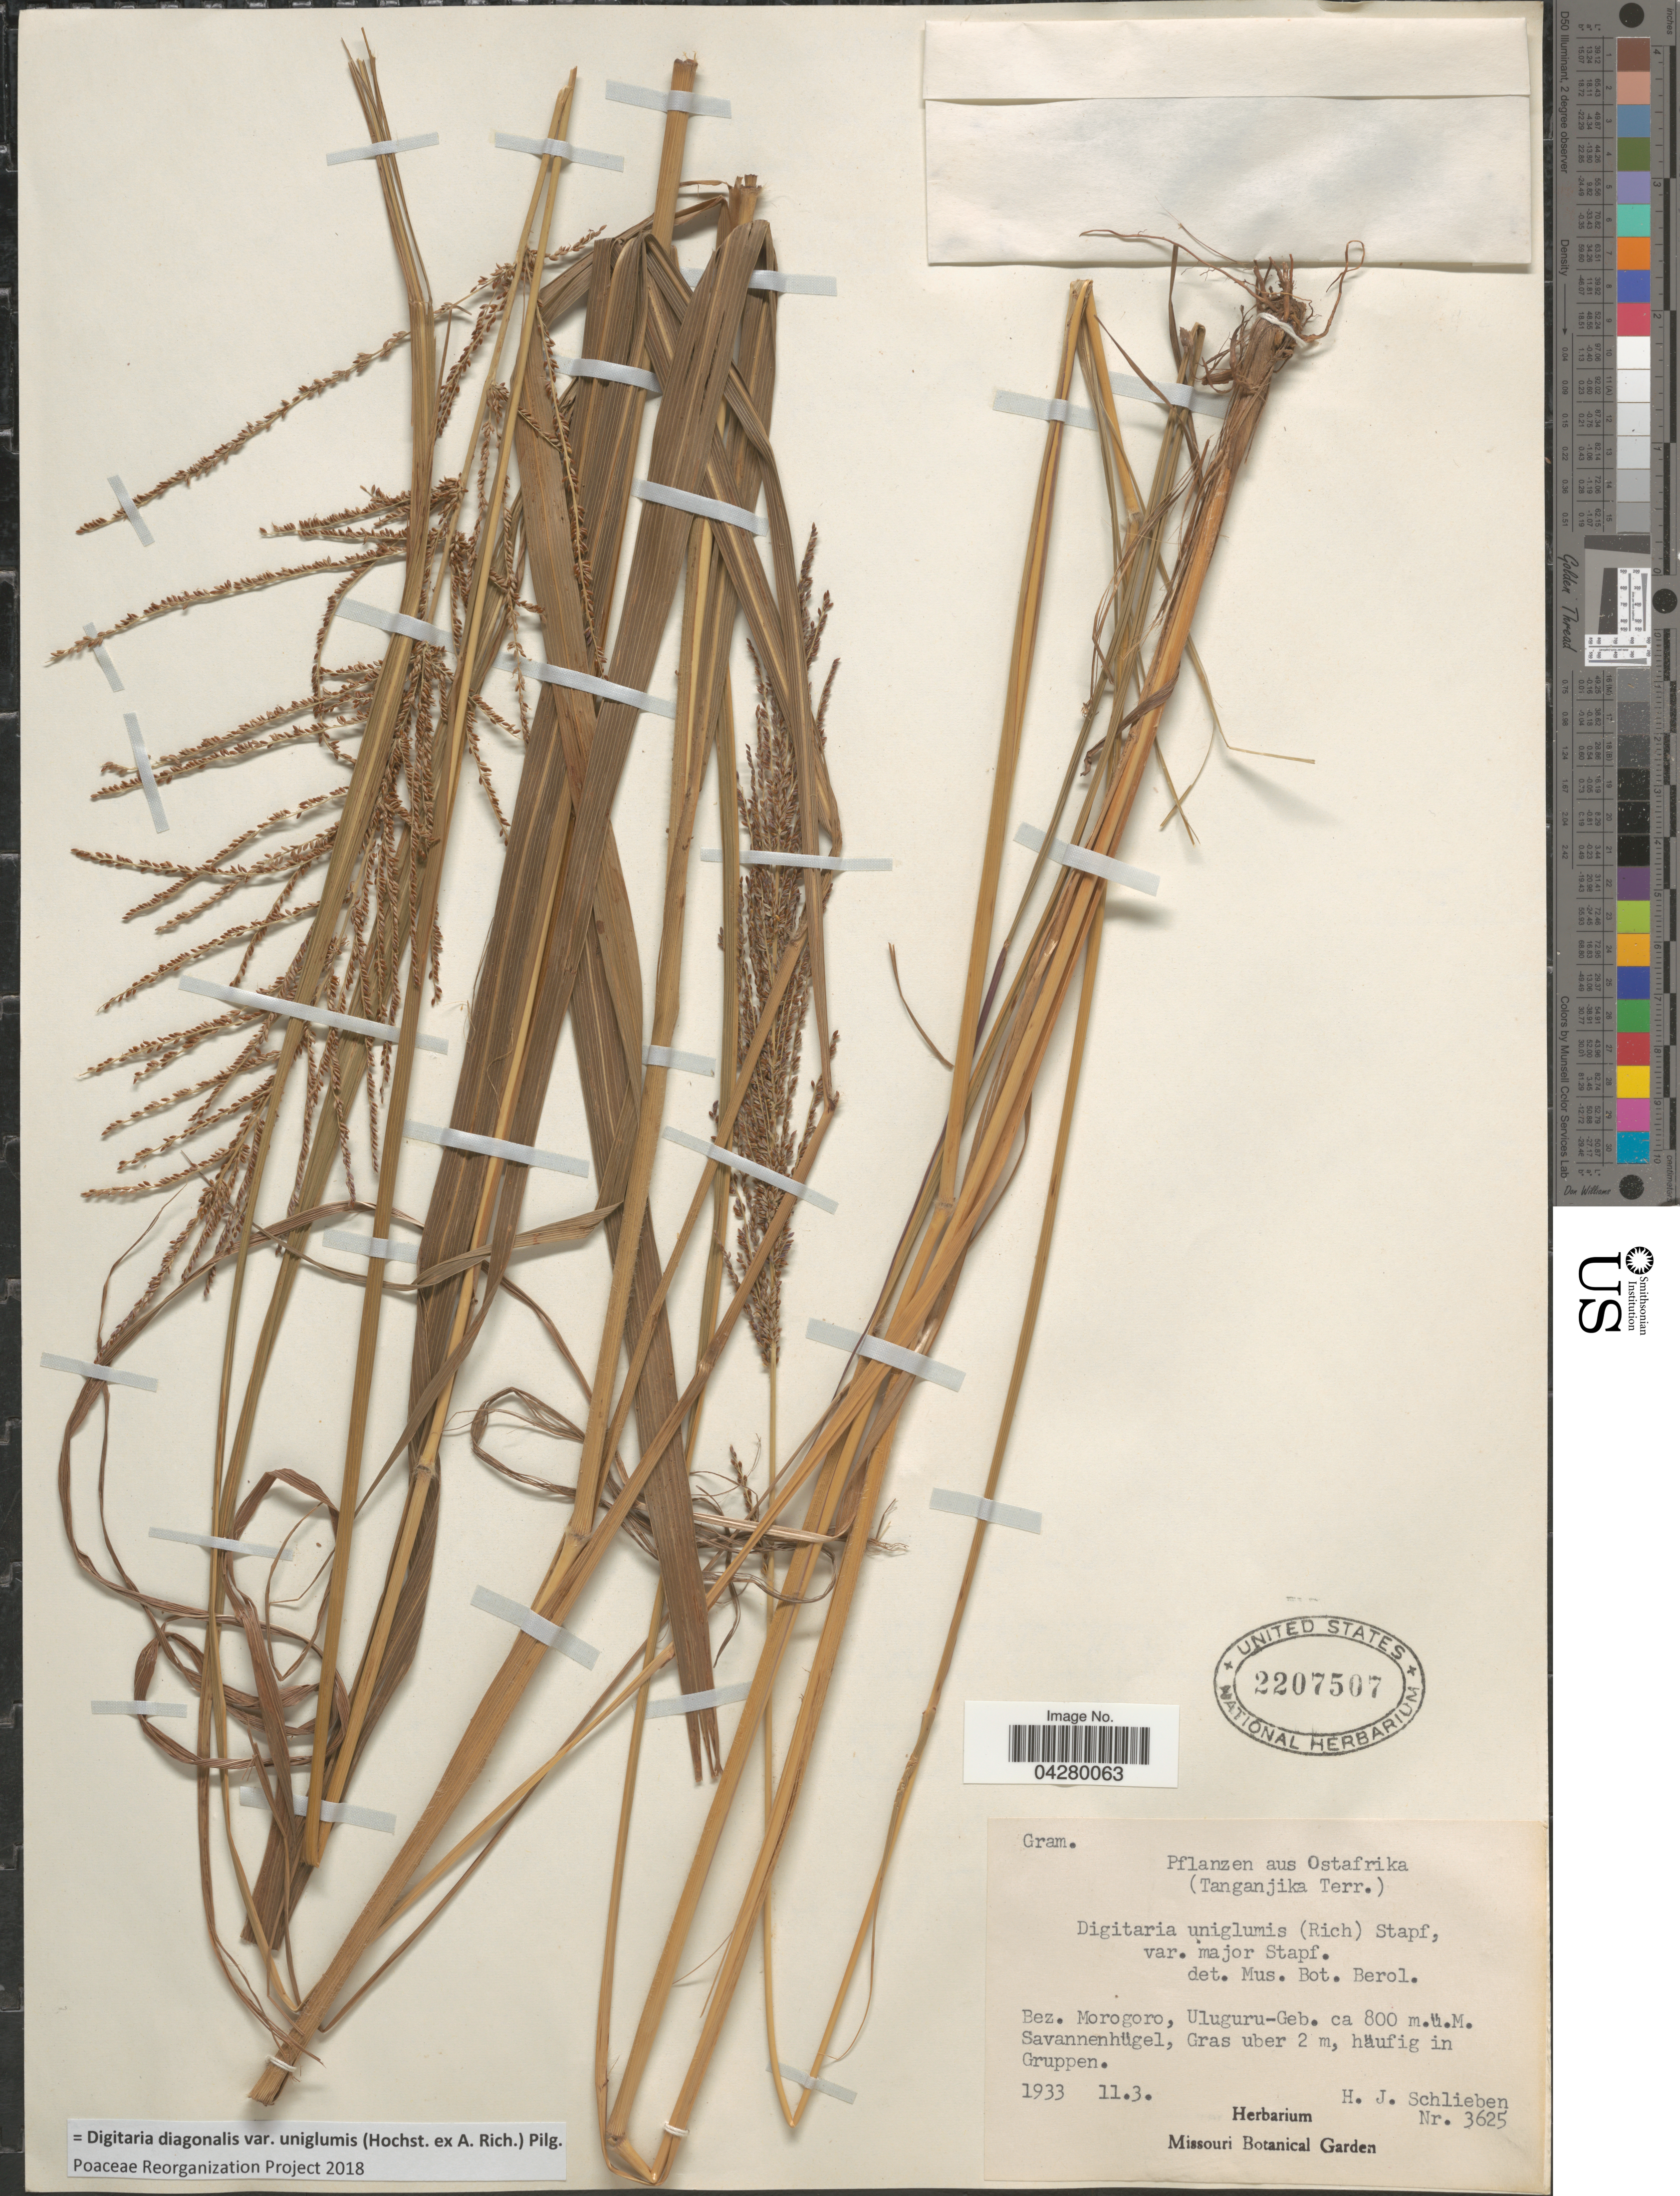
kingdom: Plantae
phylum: Tracheophyta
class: Liliopsida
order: Poales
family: Poaceae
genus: Digitaria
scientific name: Digitaria diagonalis var. uniglumis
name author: (Hochst. ex A. Rich.) Pilg.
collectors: H. J. Schlieben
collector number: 3625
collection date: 1933-11-03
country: Tanzania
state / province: Morogoro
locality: (Tanganjika Terr.). Bez. Morogoro, Uluguru-Geb. Savannenhügel.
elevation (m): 800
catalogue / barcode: US 2207507